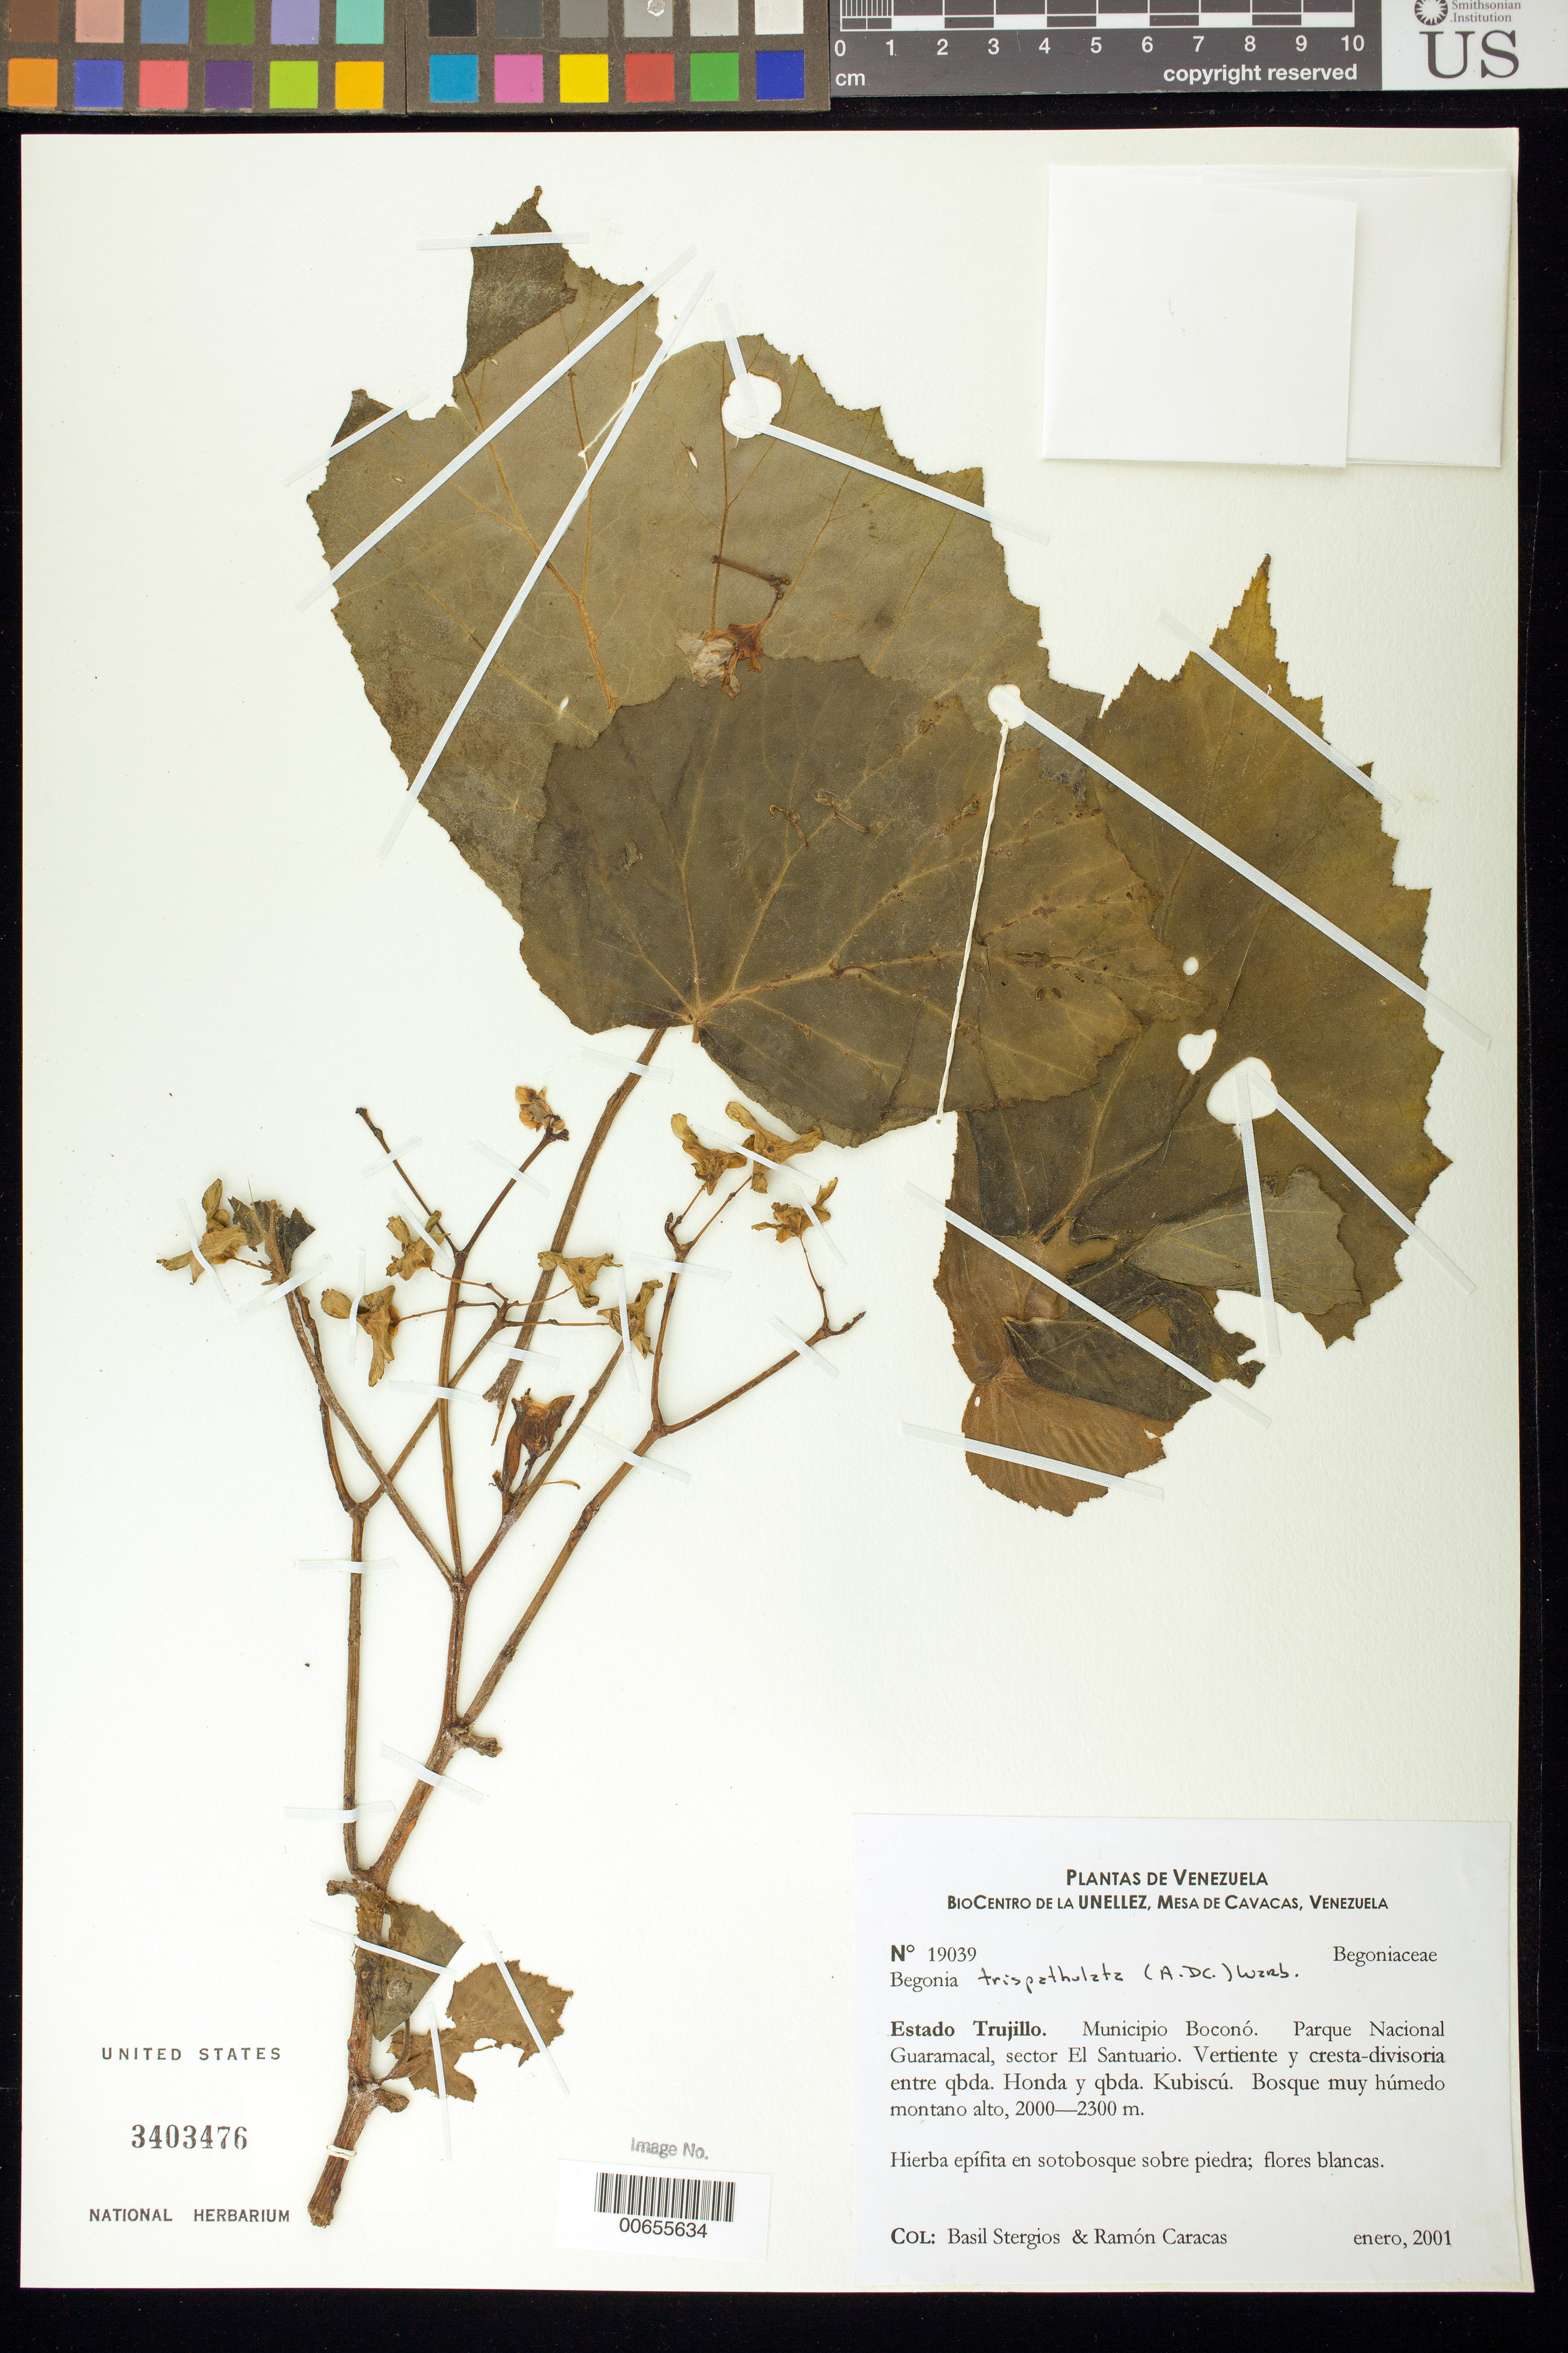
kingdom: Plantae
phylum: Tracheophyta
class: Magnoliopsida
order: Cucurbitales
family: Begoniaceae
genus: Begonia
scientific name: Begonia trispathulata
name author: (A. DC.) Warb.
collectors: B. G. Stergios & R. Caracas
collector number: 19039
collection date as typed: Jan 2001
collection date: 2001-01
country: Venezuela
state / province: Trujillo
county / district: Boconó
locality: Parque Nacional Guaramacal, sector El Santuario, vertiente y cresta-divisoria entre Quebrada Honda y Quebrada Kubiscú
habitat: Bosque muy húmedo montano alto.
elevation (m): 2000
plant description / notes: CTES, PORT, US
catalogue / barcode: US 3403476